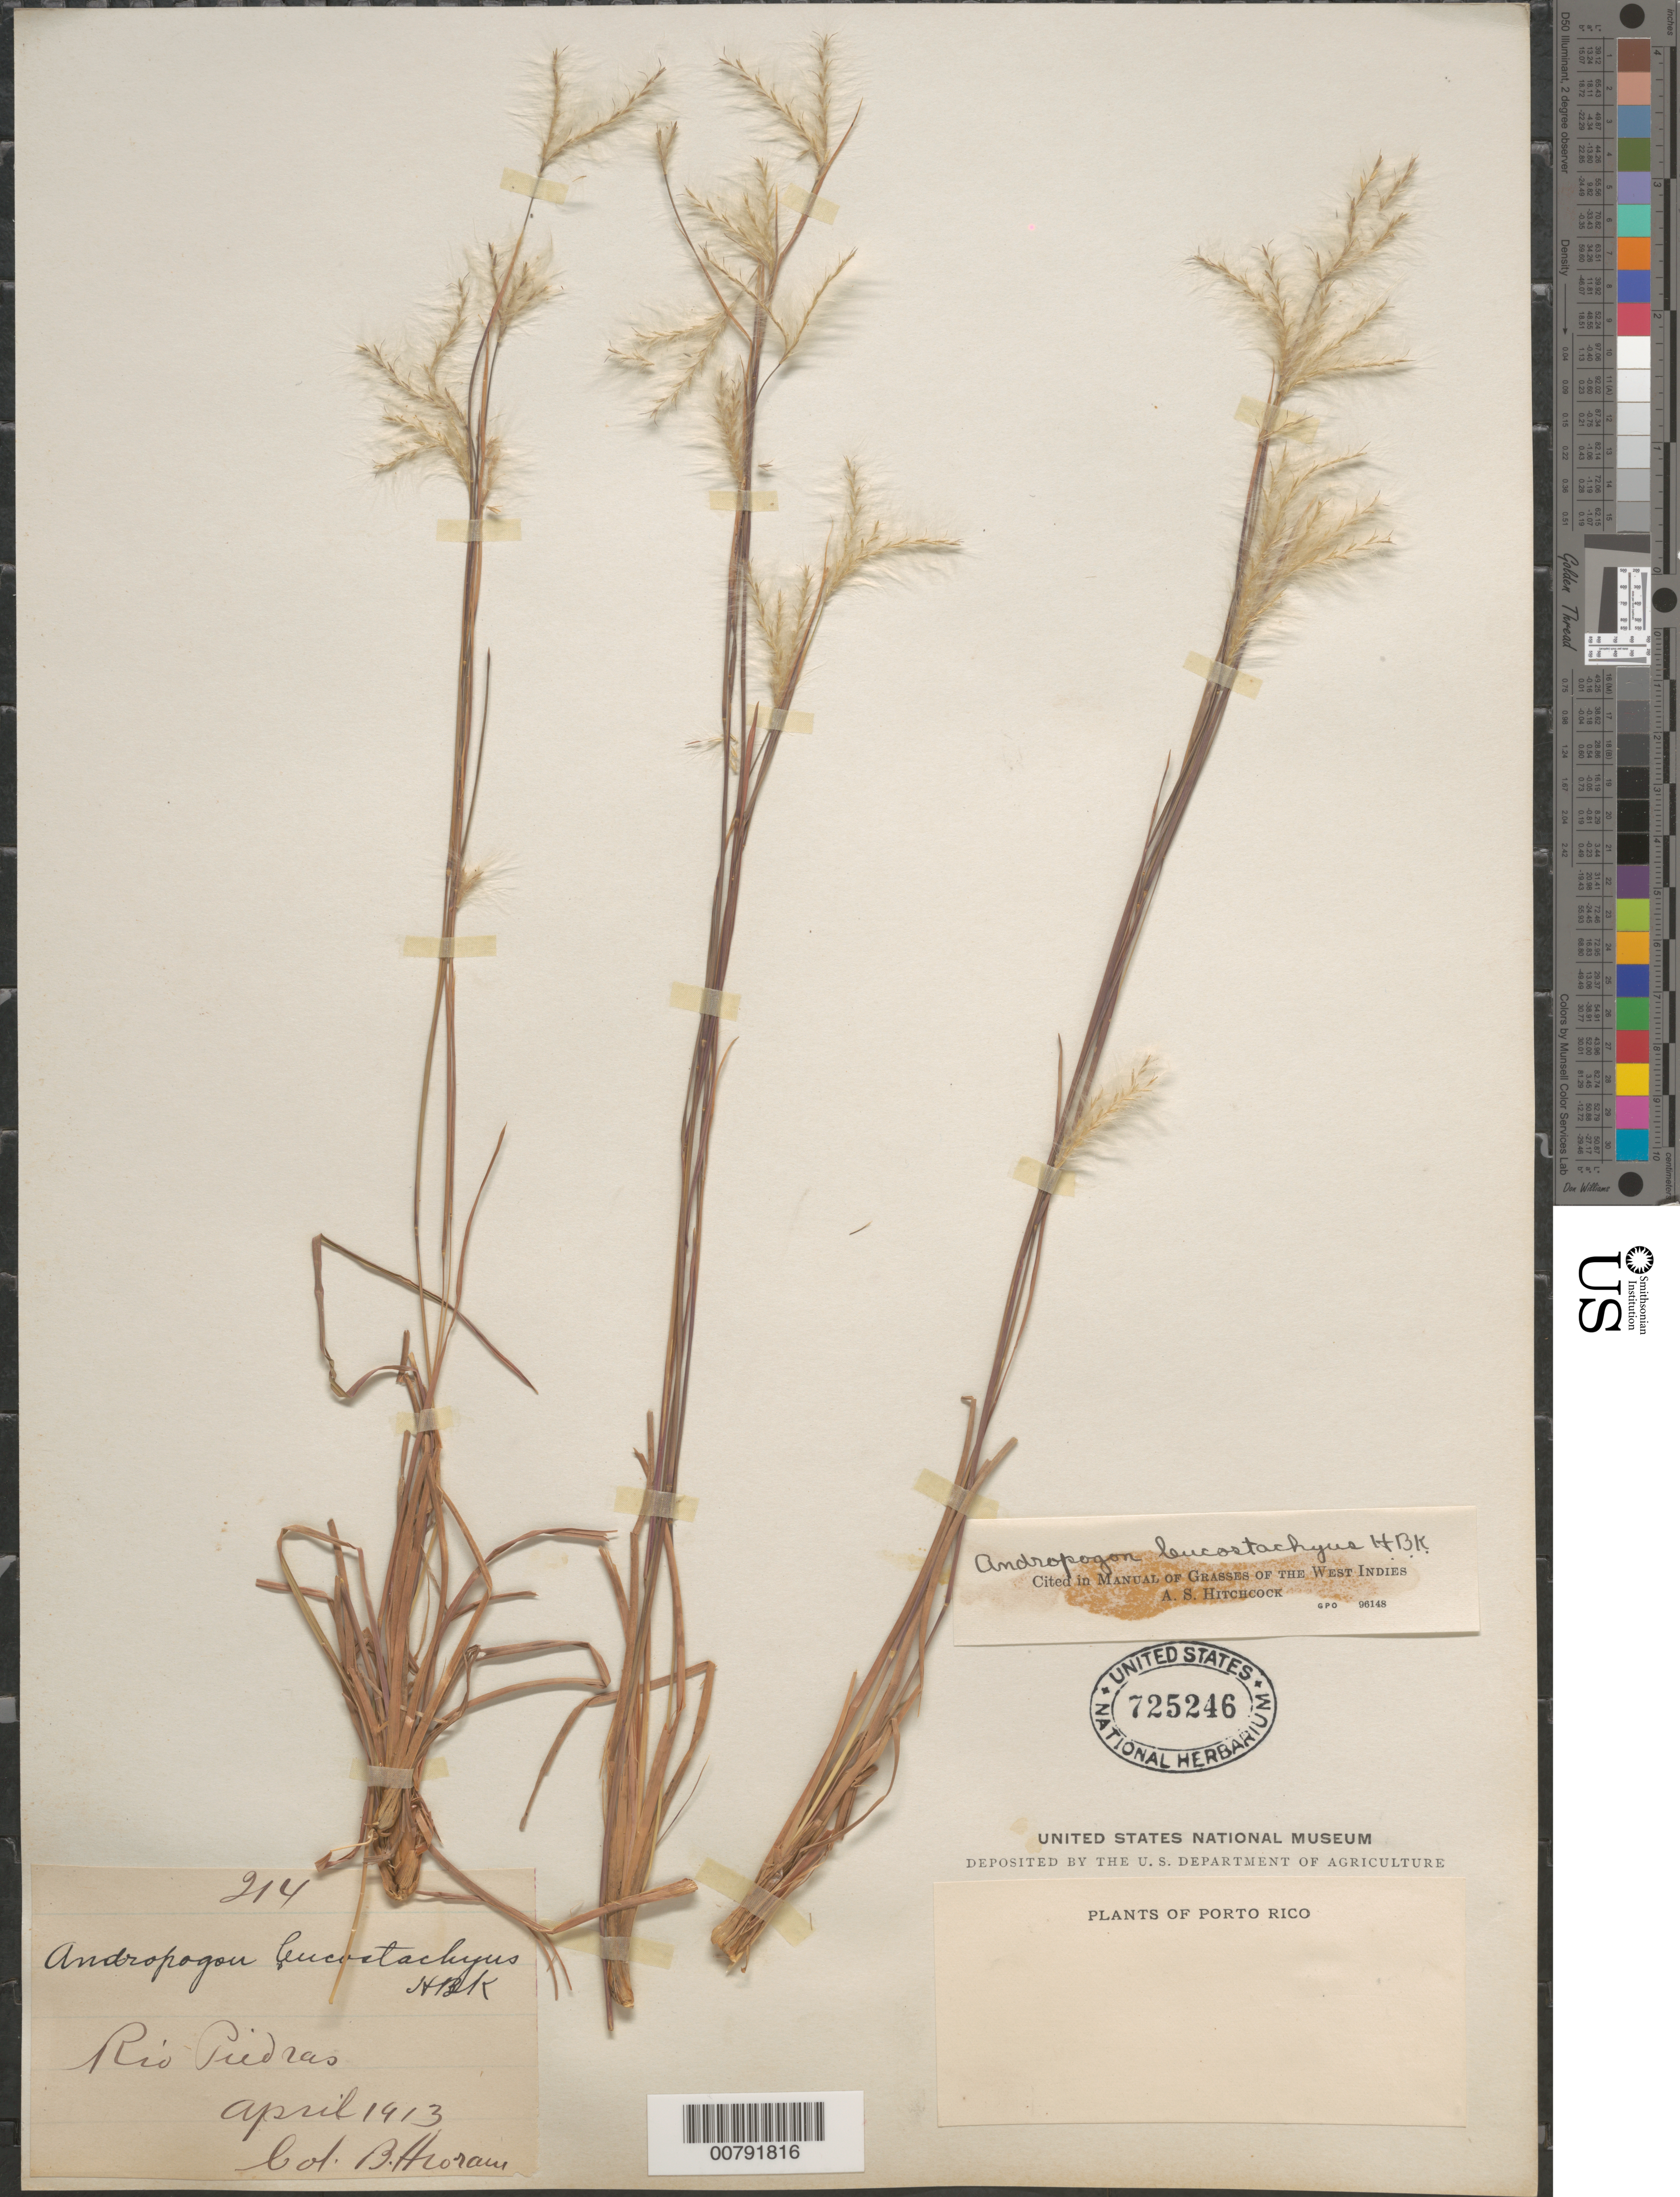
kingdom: Plantae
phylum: Tracheophyta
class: Liliopsida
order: Poales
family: Poaceae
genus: Andropogon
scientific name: Andropogon leucostachyus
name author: Kunth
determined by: Hitchcock, Albert S.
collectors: Bro. Hioram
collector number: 214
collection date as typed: Apr 1913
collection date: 1913-04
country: Puerto Rico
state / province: San Juan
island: Puerto Rico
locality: Río Piedras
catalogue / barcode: US 725246